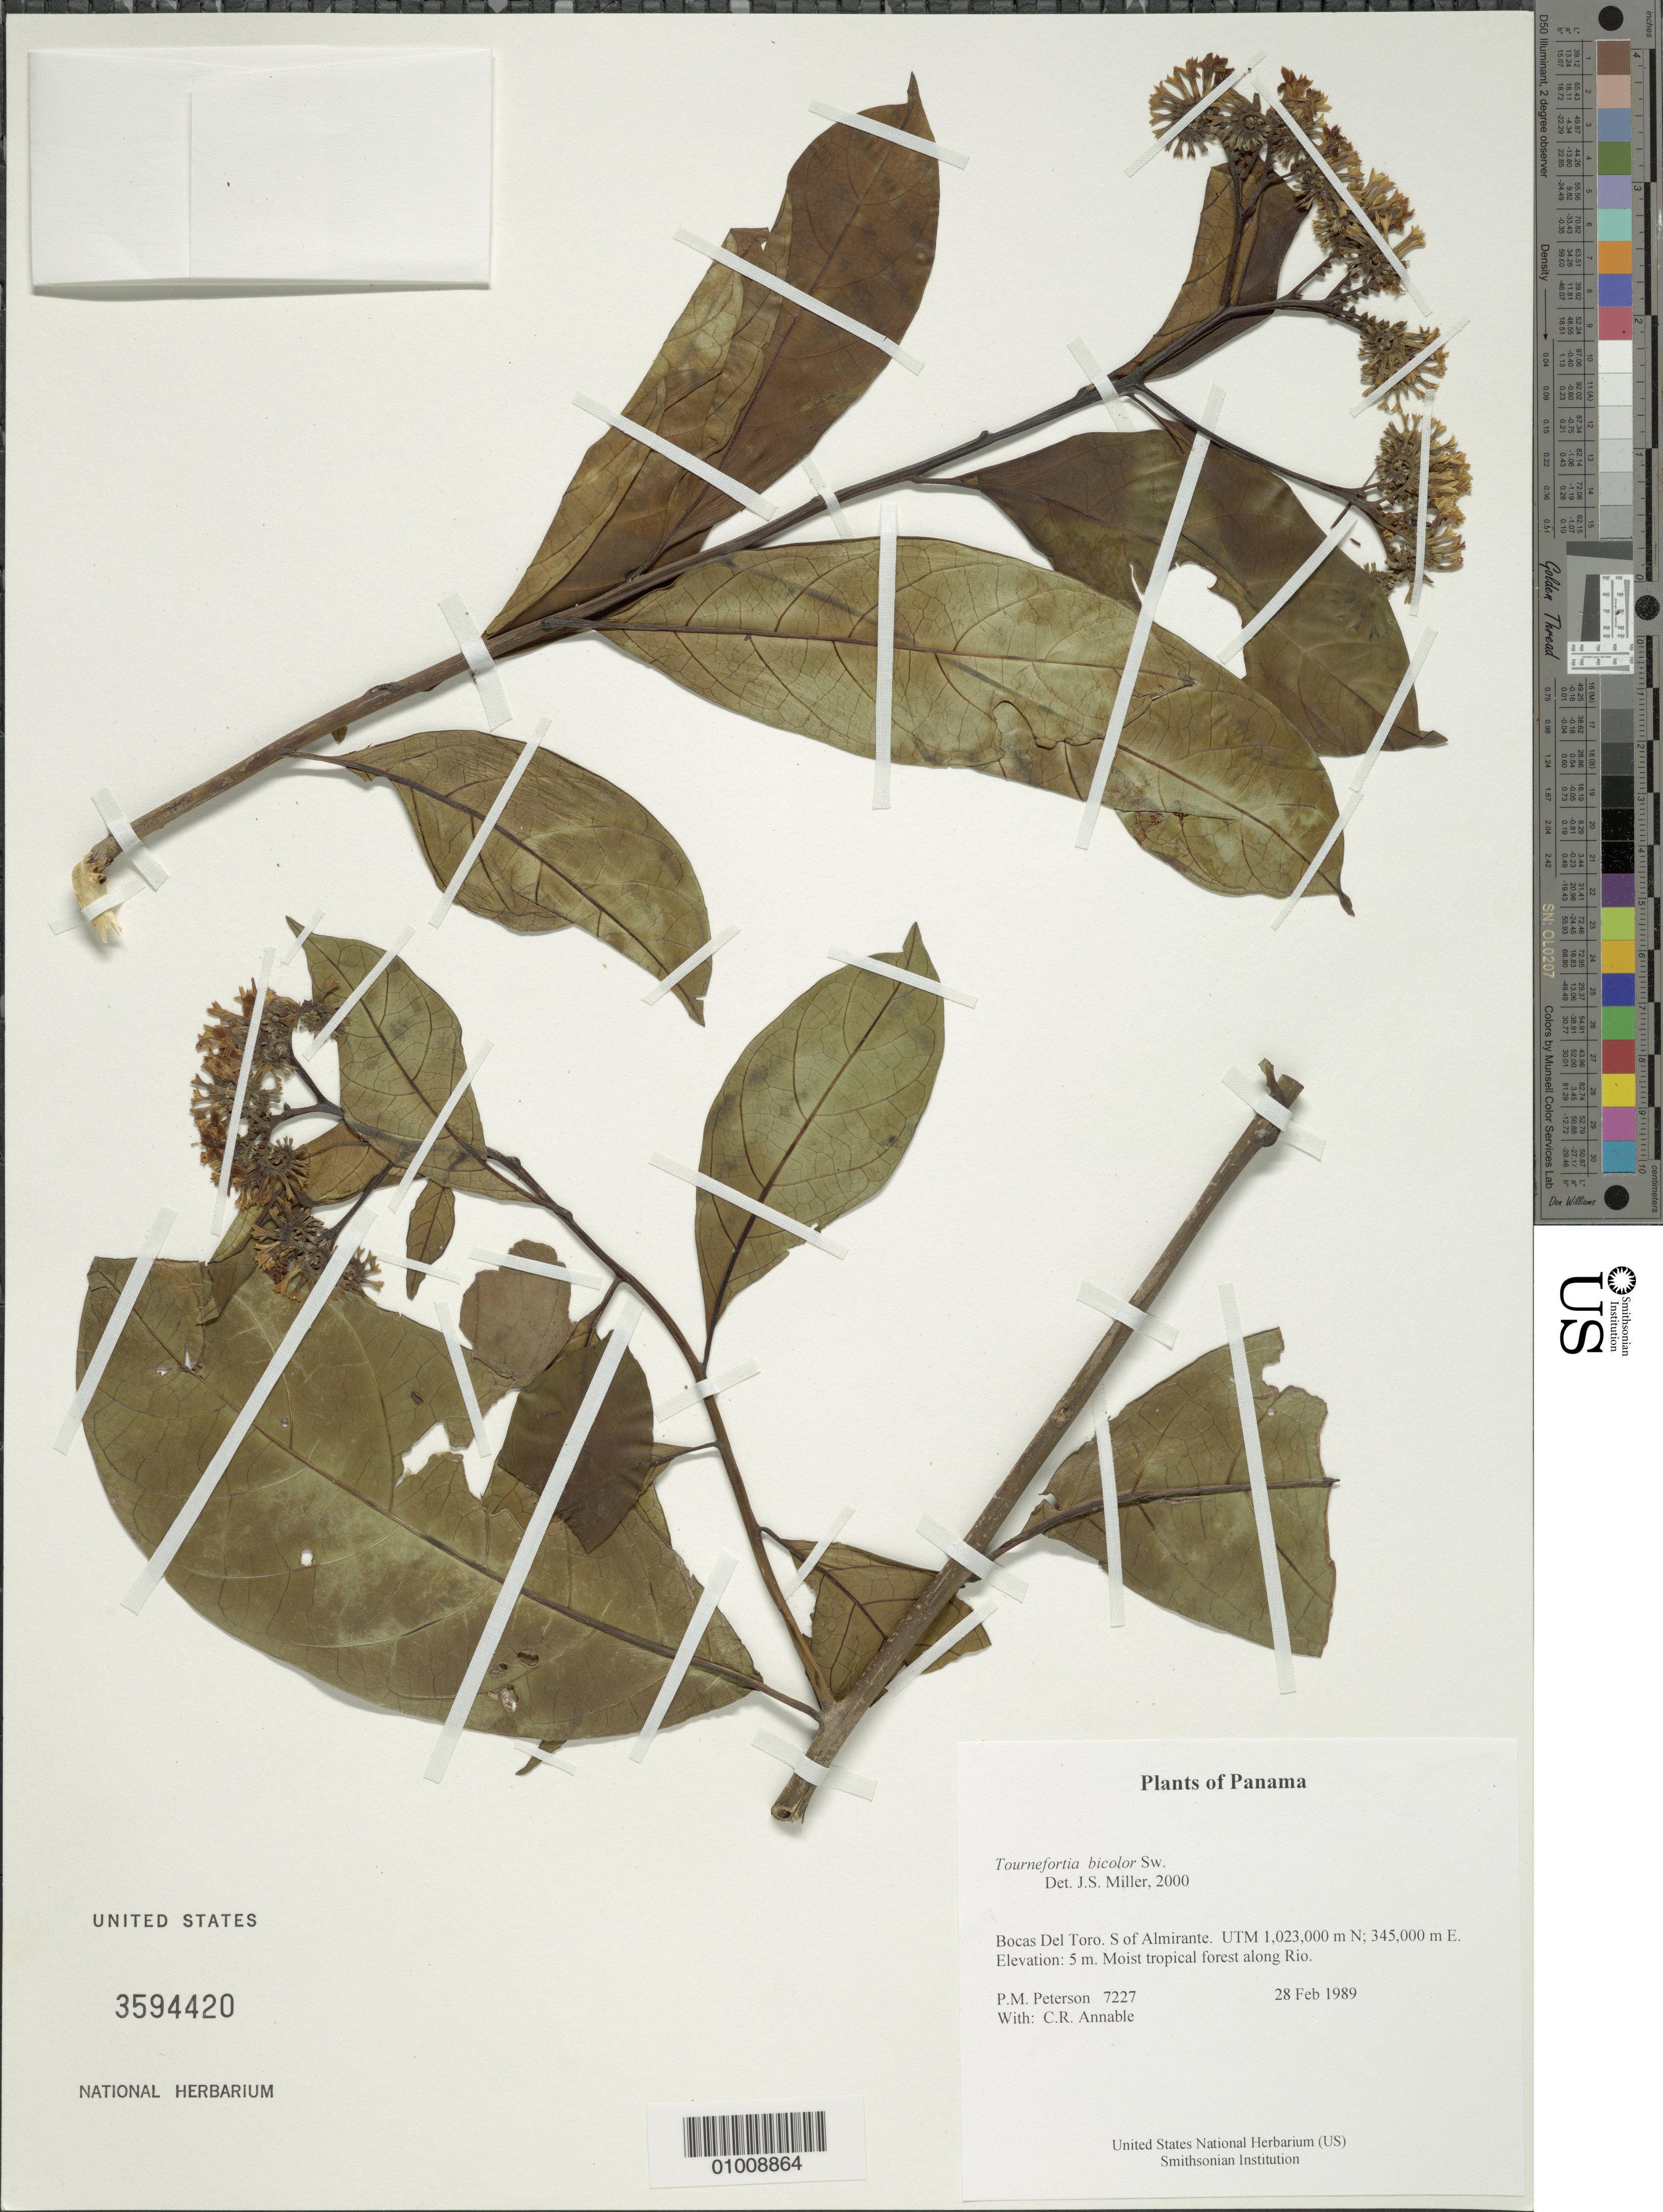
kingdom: Plantae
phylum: Tracheophyta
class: Magnoliopsida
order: Boraginales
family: Heliotropiaceae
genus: Tournefortia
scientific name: Tournefortia bicolor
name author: Sw.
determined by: Miller, James S., (MO), Missouri Botanical Garden (UNITED STATES)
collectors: P. M. Peterson & C. R. Annable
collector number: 07227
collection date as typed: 28 Feb 1989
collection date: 1989-02-28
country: Panama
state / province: Bocas del Toro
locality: S of Almirante. UTM 1,023,000 m N; 345,000 m E.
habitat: Moist tropical forest along Rio.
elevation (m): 5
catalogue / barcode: US 3594420